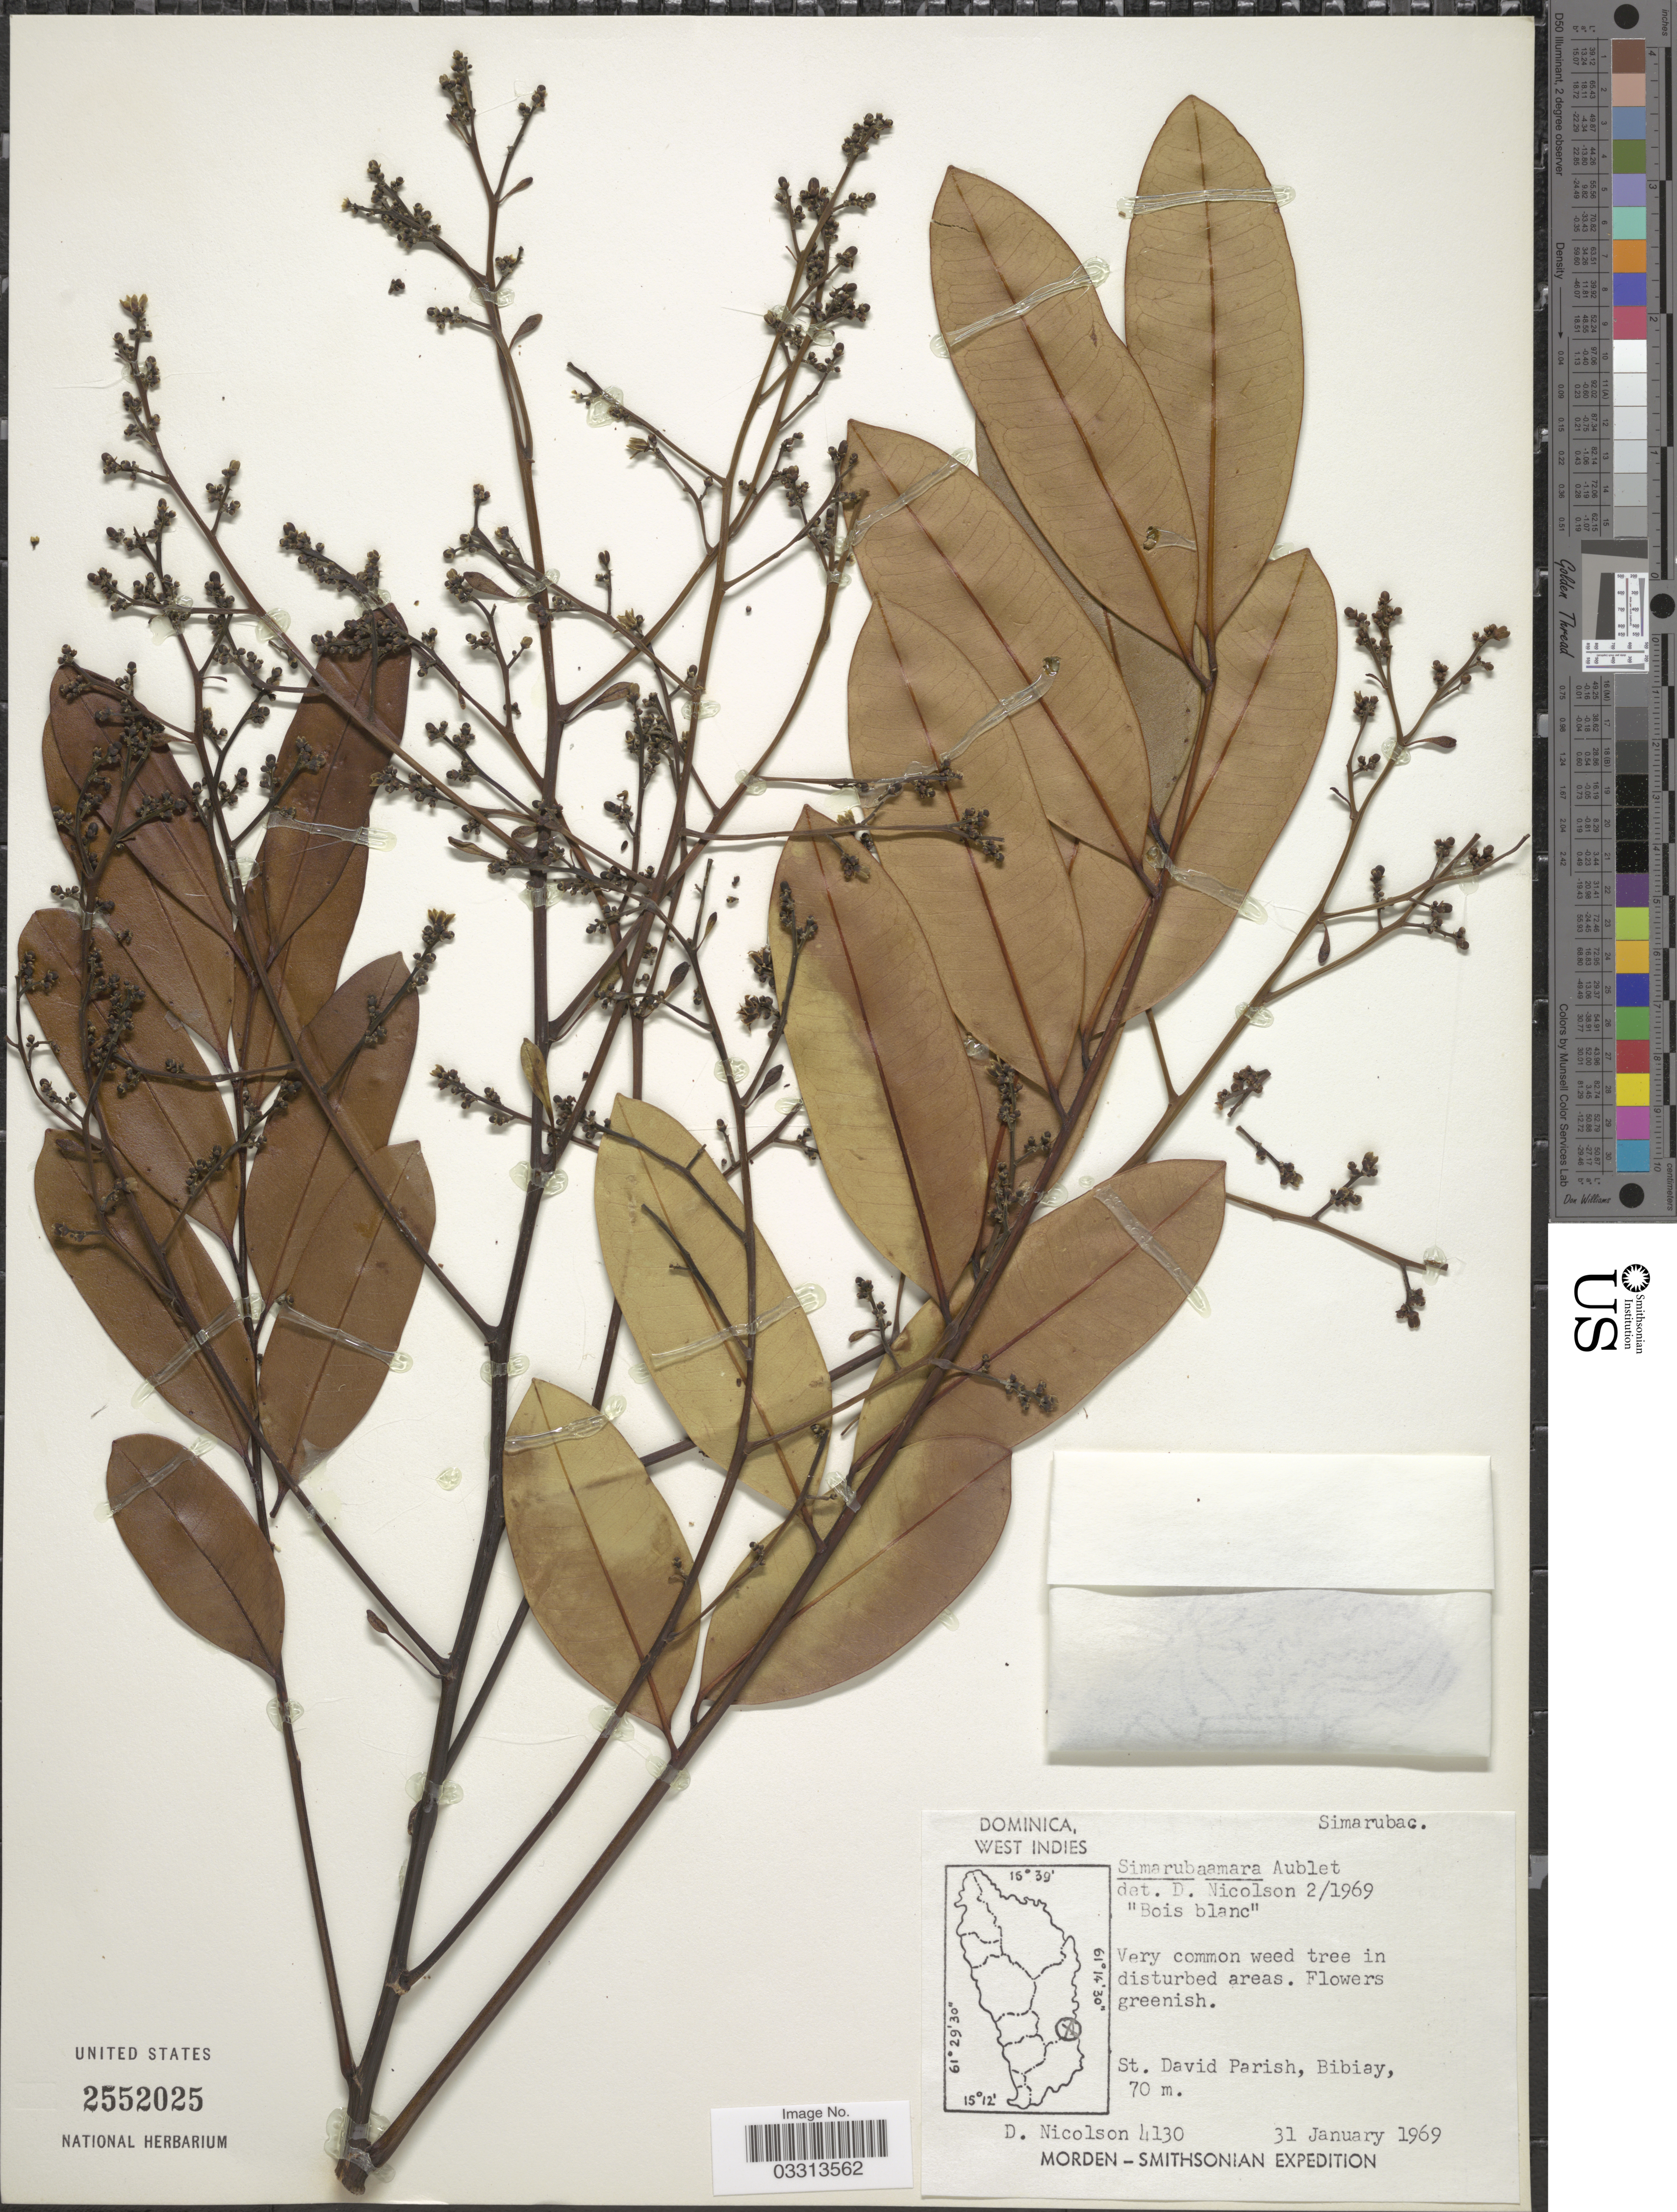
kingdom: Plantae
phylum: Tracheophyta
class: Magnoliopsida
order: Sapindales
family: Simaroubaceae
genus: Simarouba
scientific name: Simarouba amara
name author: Aubl.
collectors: D. H. Nicolson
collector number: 4130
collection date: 1969-01-31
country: Dominica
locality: St. David Parish, Bibiay.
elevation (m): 70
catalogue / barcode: US 2552025